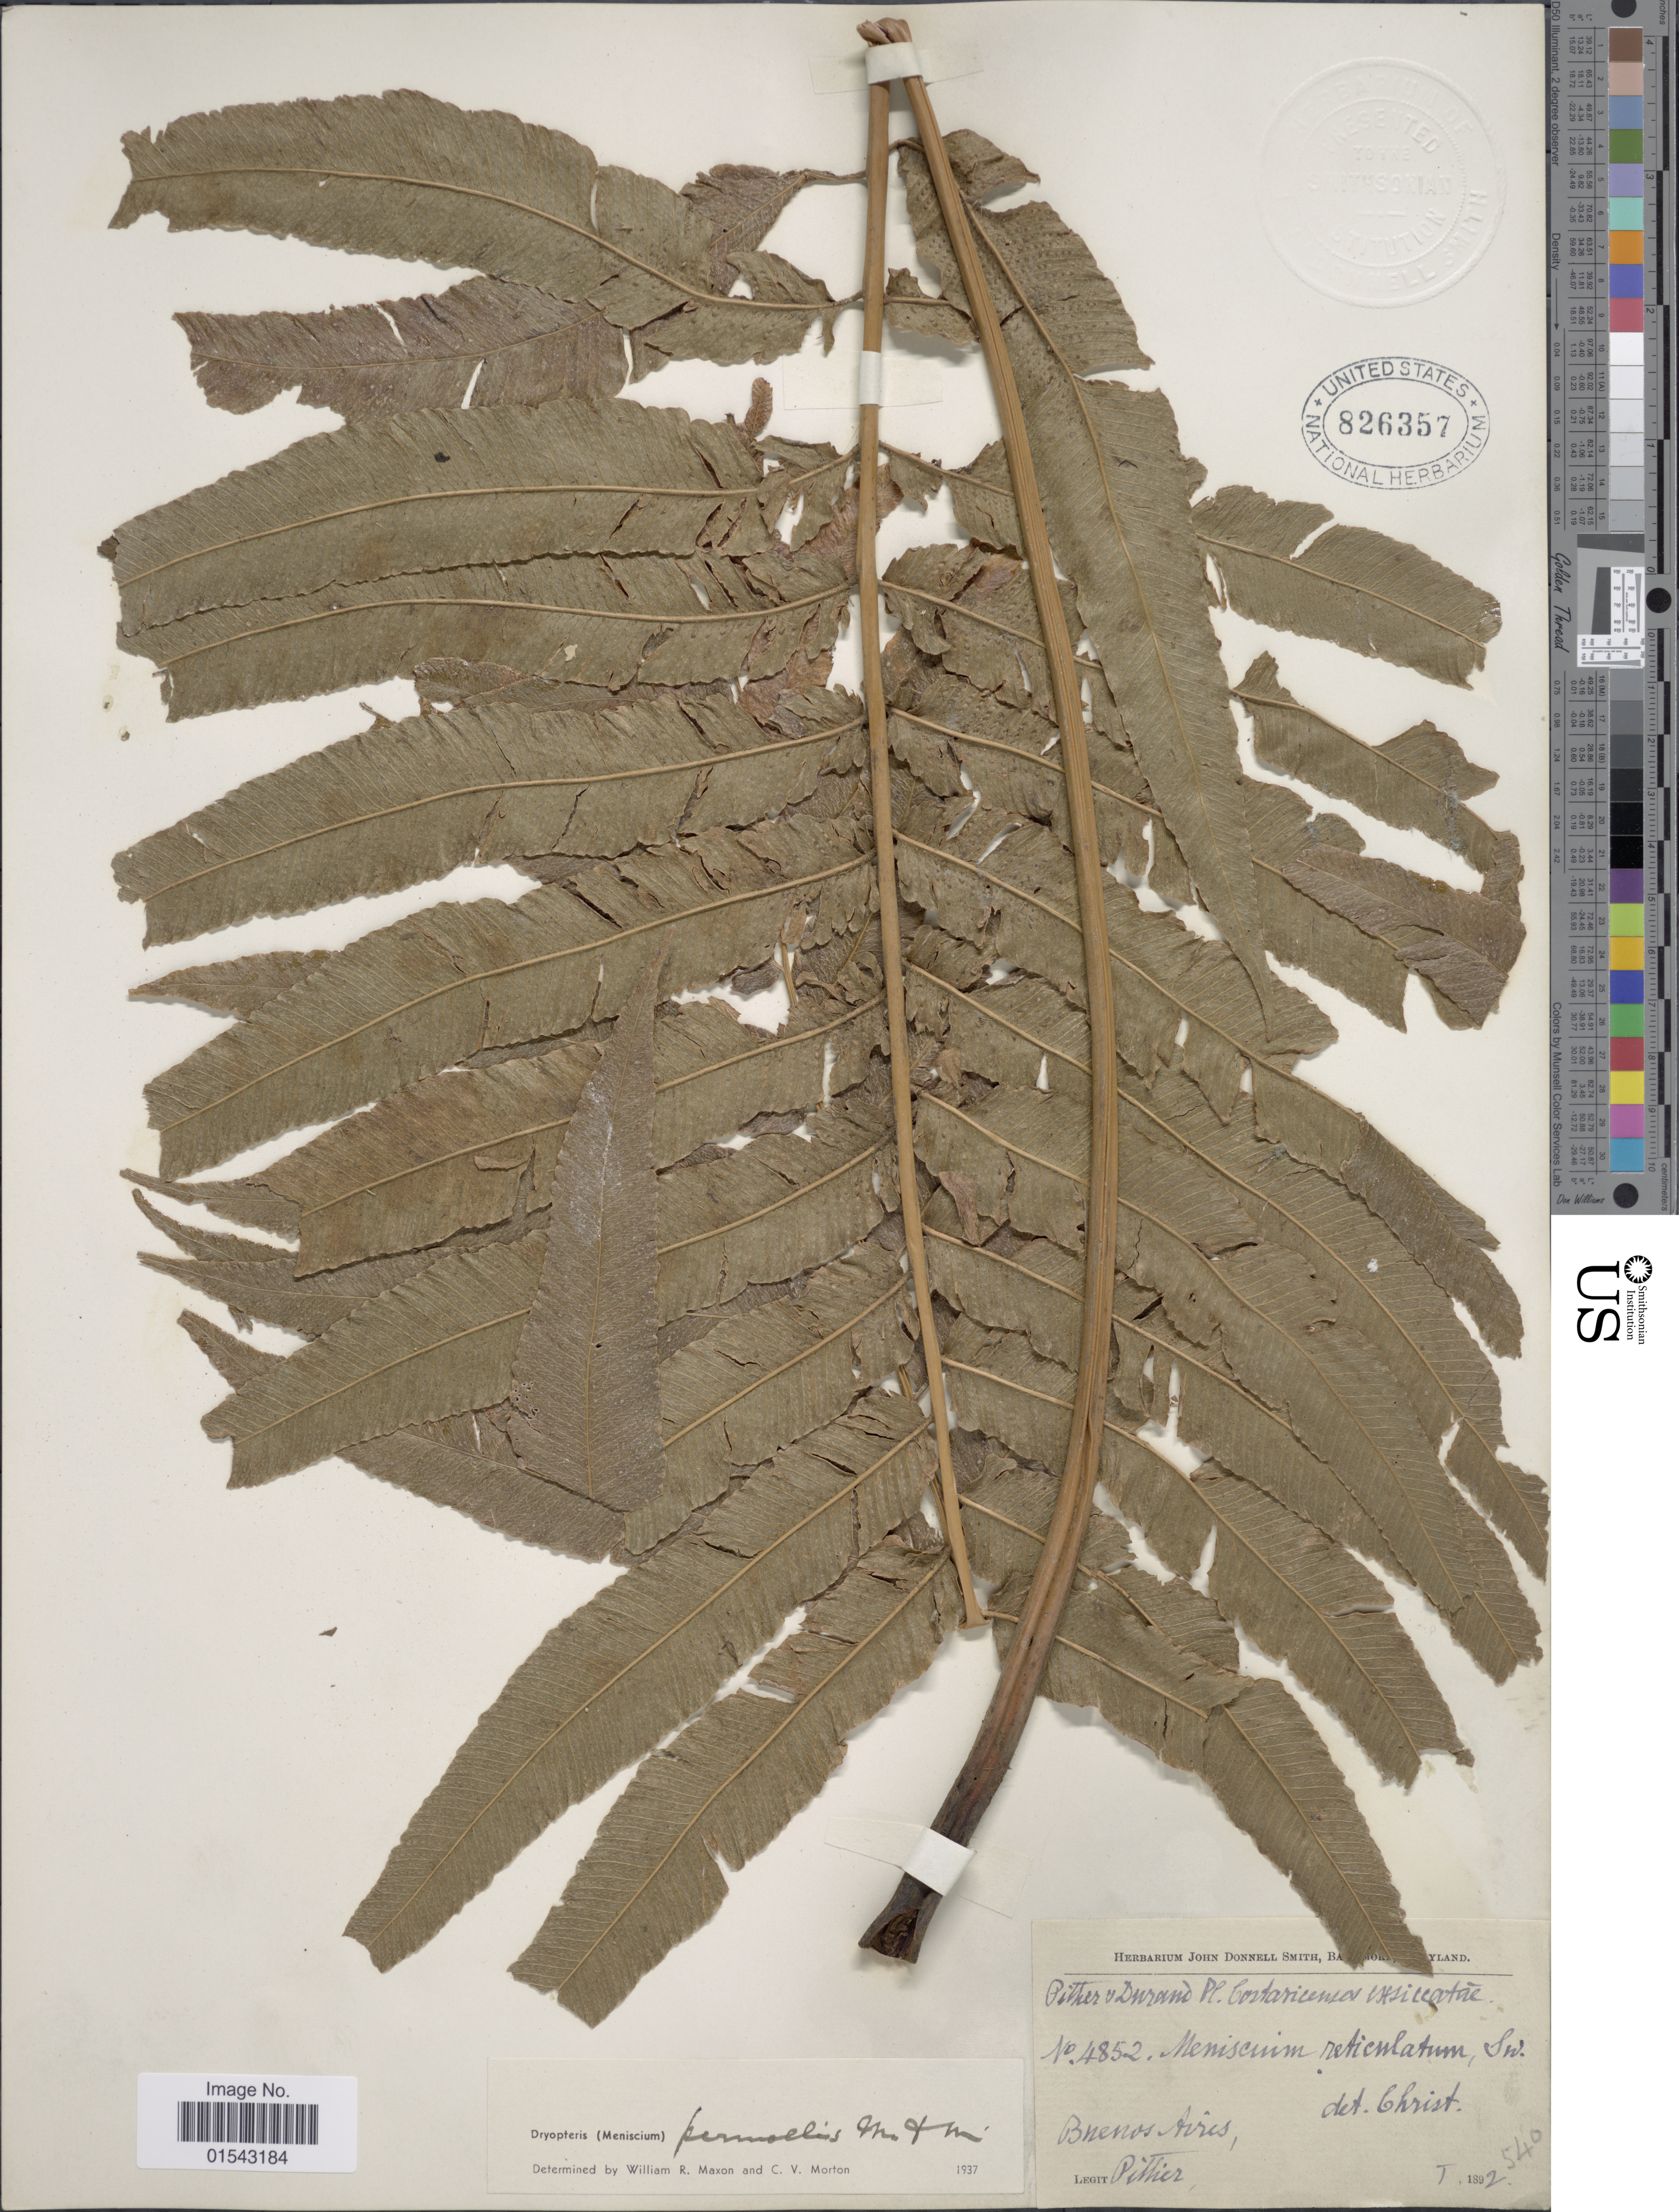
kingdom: Plantae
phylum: Tracheophyta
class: Polypodiopsida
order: Polypodiales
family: Thelypteridaceae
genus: Meniscium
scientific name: Meniscium arborescens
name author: Humb. & Bonpl. ex Willd.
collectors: Pittier, --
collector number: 4852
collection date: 1892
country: Costa Rica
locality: Buenos Aires, Costaricensis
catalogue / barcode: US 826357